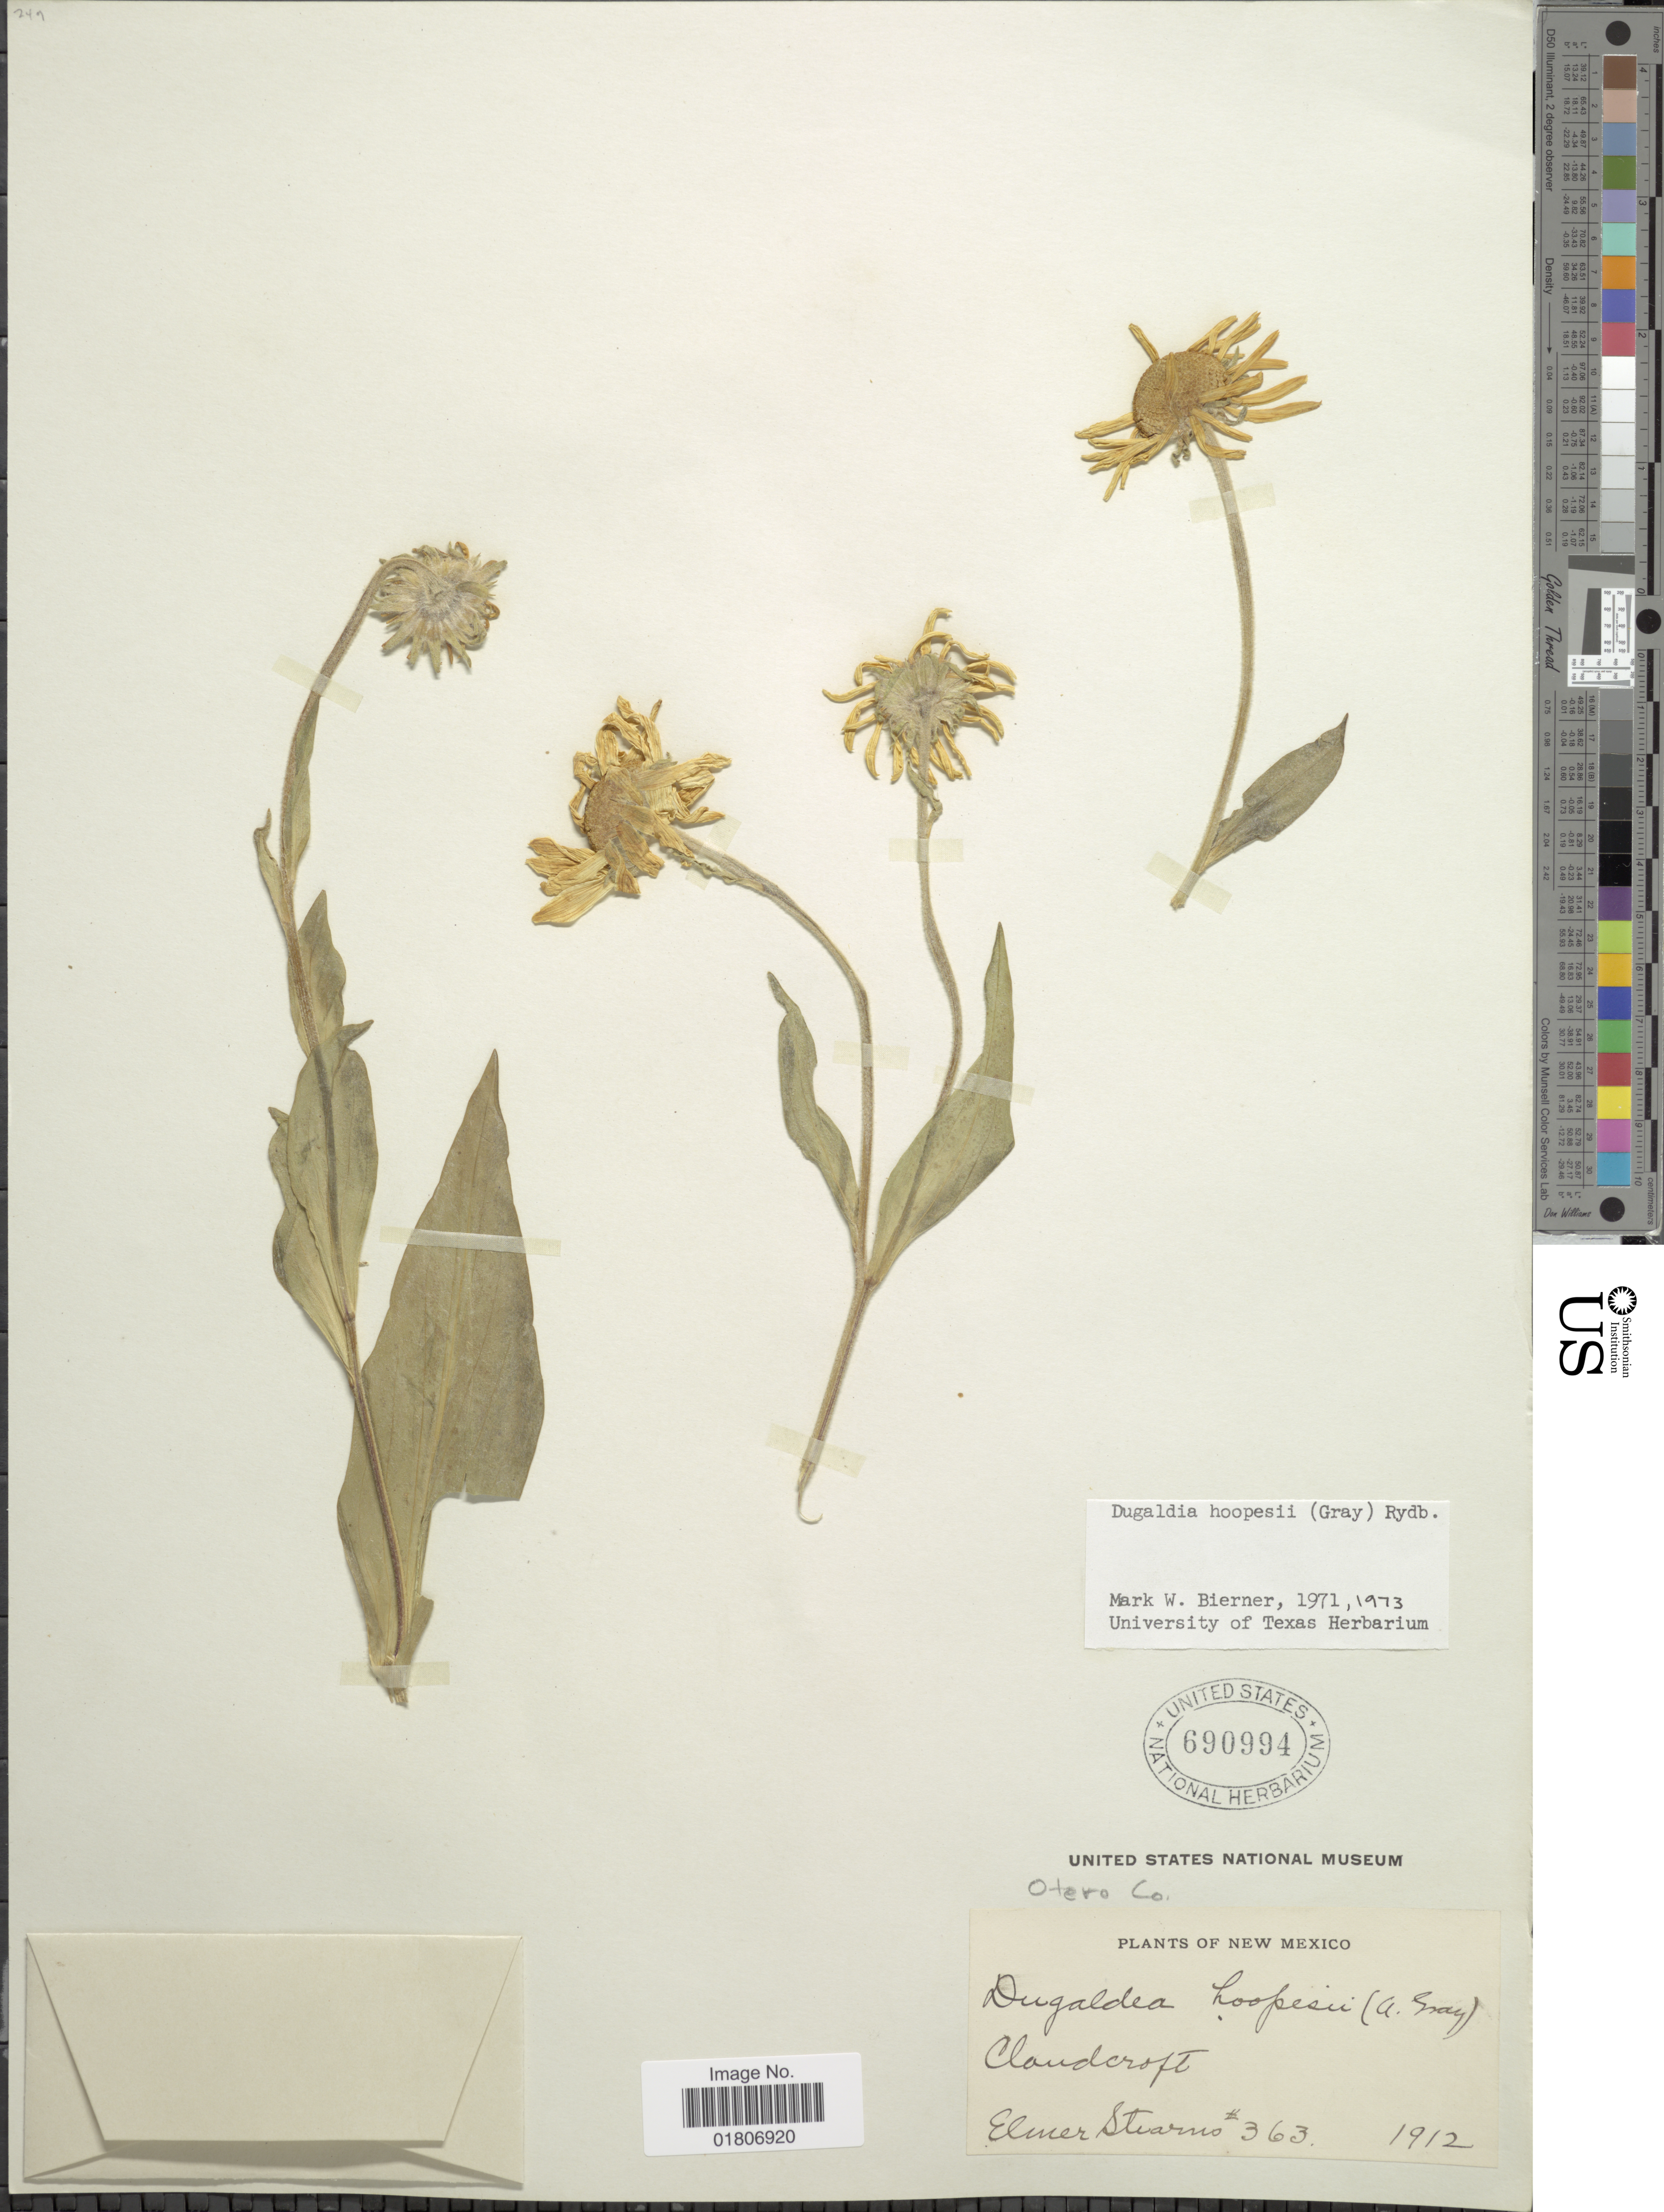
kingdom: Plantae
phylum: Tracheophyta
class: Magnoliopsida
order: Asterales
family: Asteraceae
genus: Dugaldia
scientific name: Dugaldia hoopesii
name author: (A. Gray) Rydb.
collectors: E. Stearns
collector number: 363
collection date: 1912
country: United States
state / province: New Mexico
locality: Otero Co. Cloudcroft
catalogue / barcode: US 690994